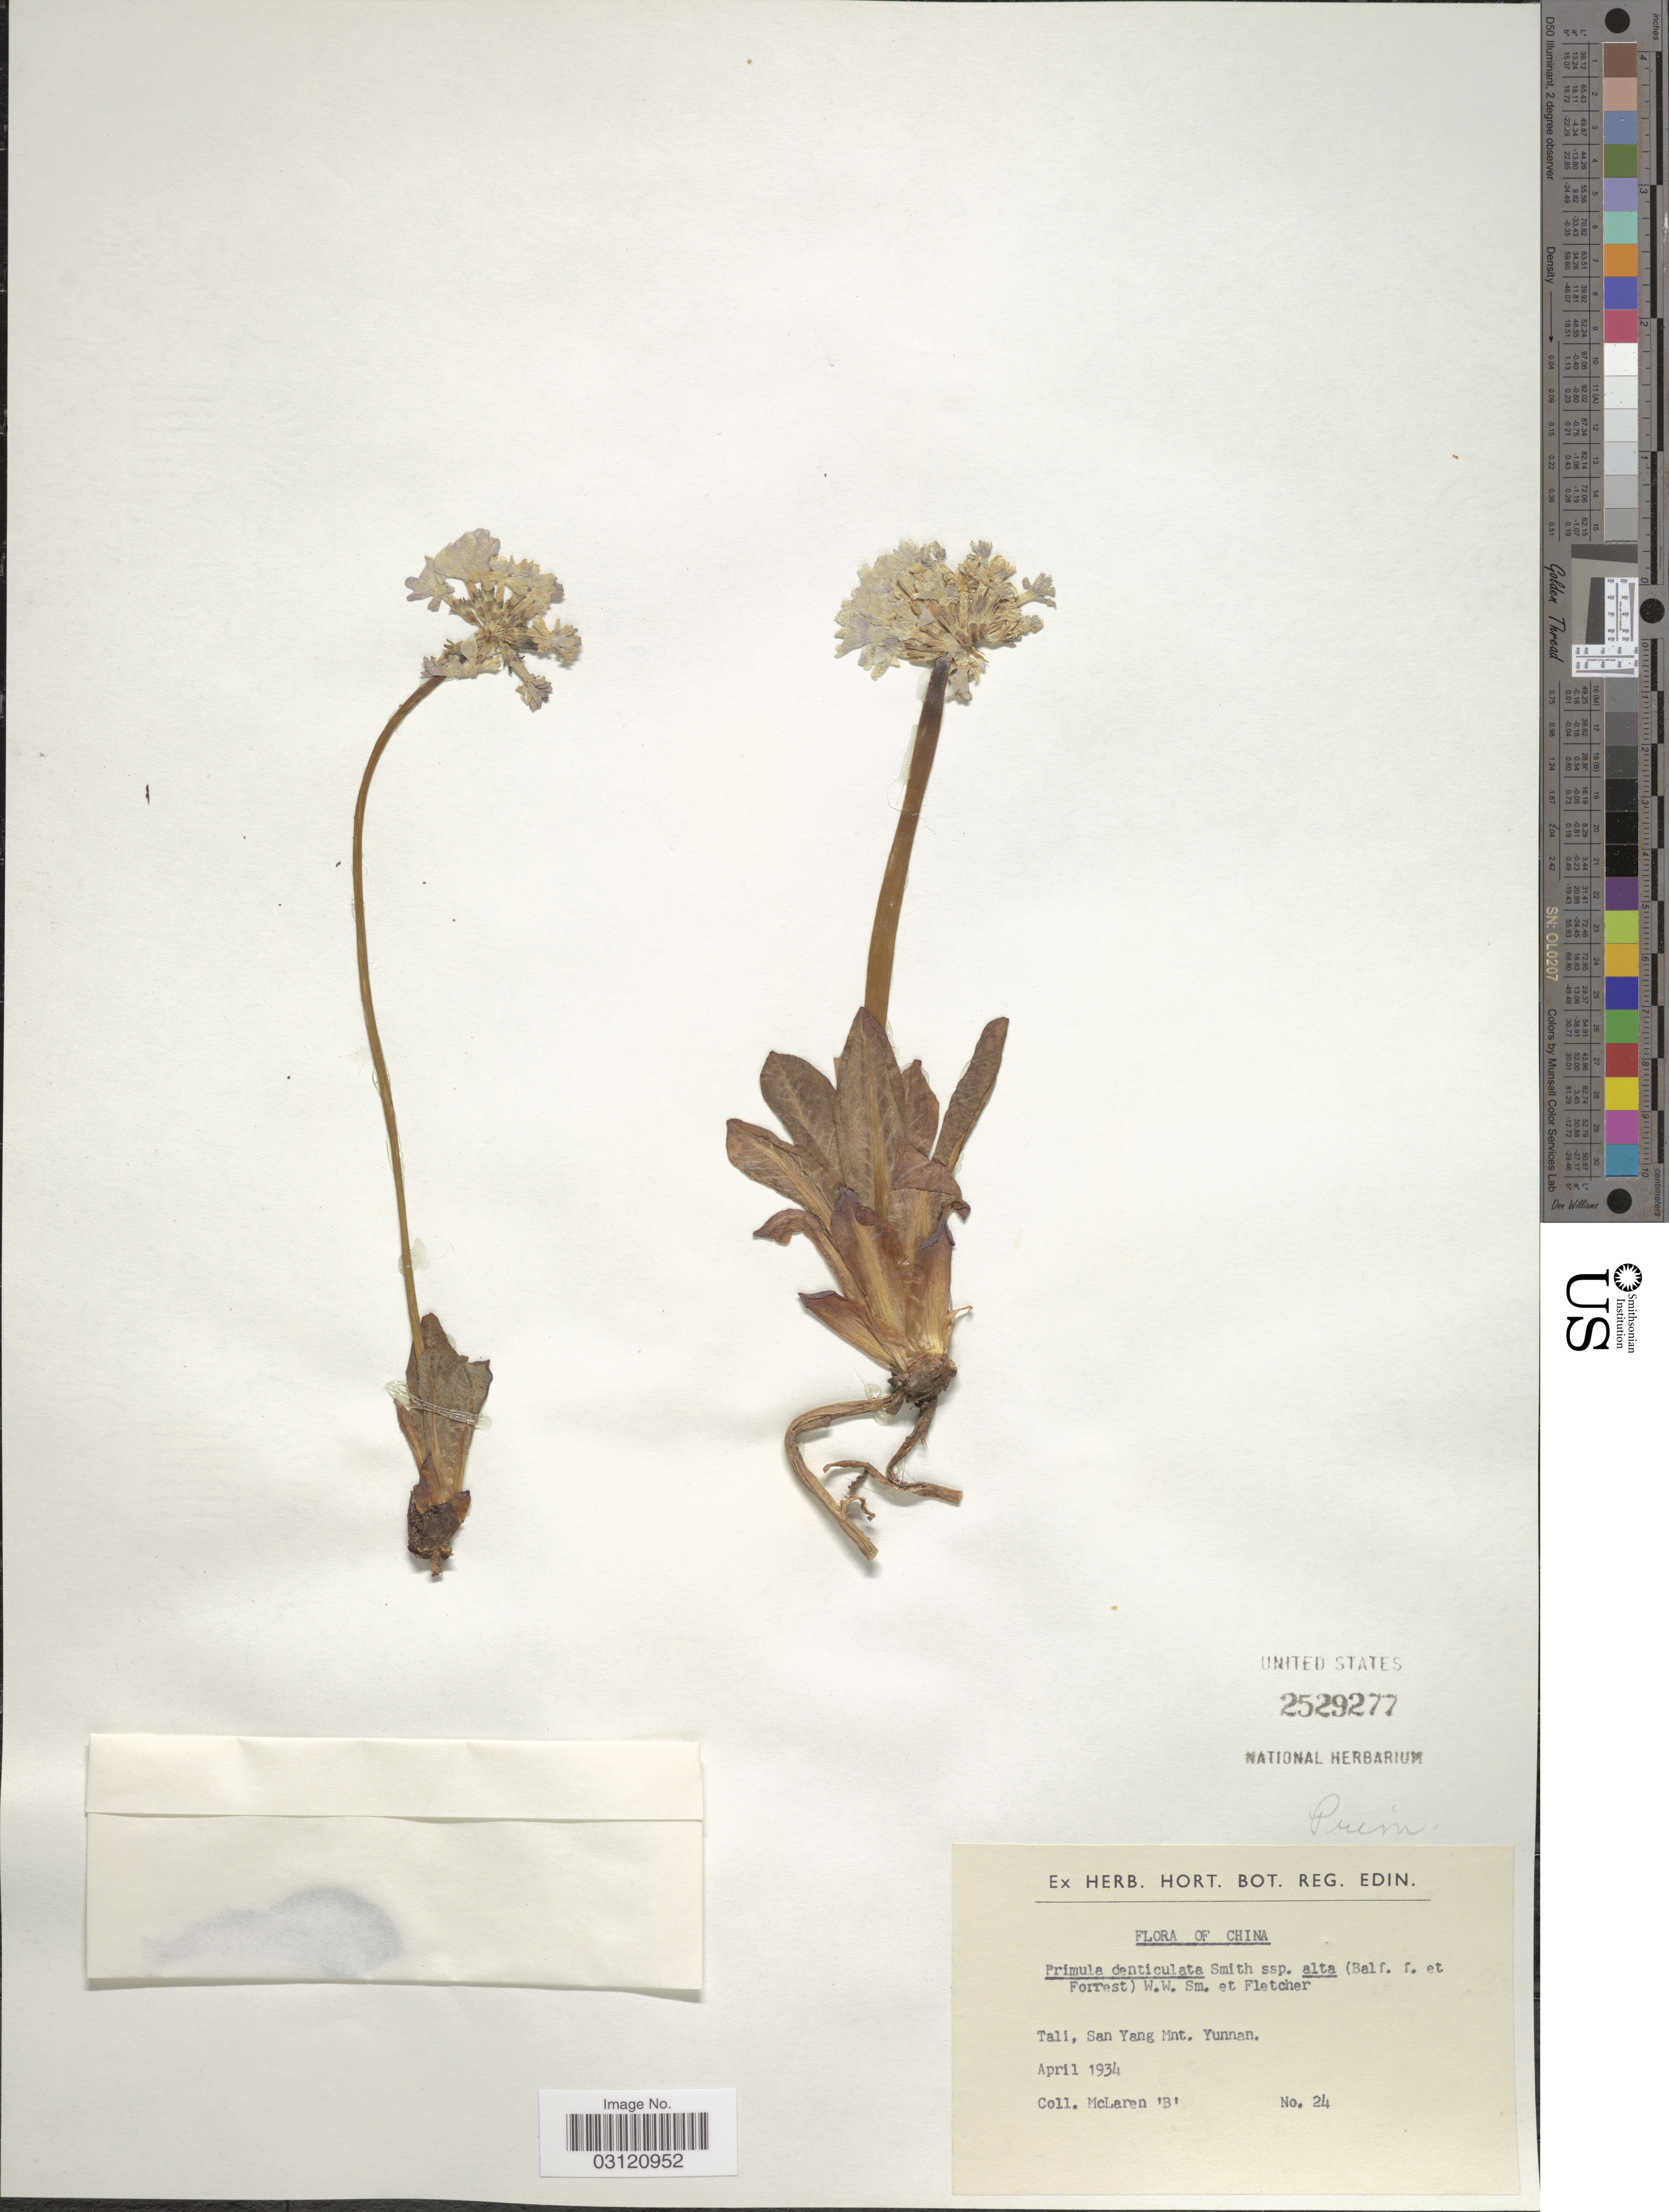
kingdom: Plantae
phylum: Tracheophyta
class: Magnoliopsida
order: Ericales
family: Primulaceae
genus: Primula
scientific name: Primula denticulata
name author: Sm.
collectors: McLaren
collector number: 24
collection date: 1932-04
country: China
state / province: Yunnan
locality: Tali, San Yang Mnt.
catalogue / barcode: US 2529277